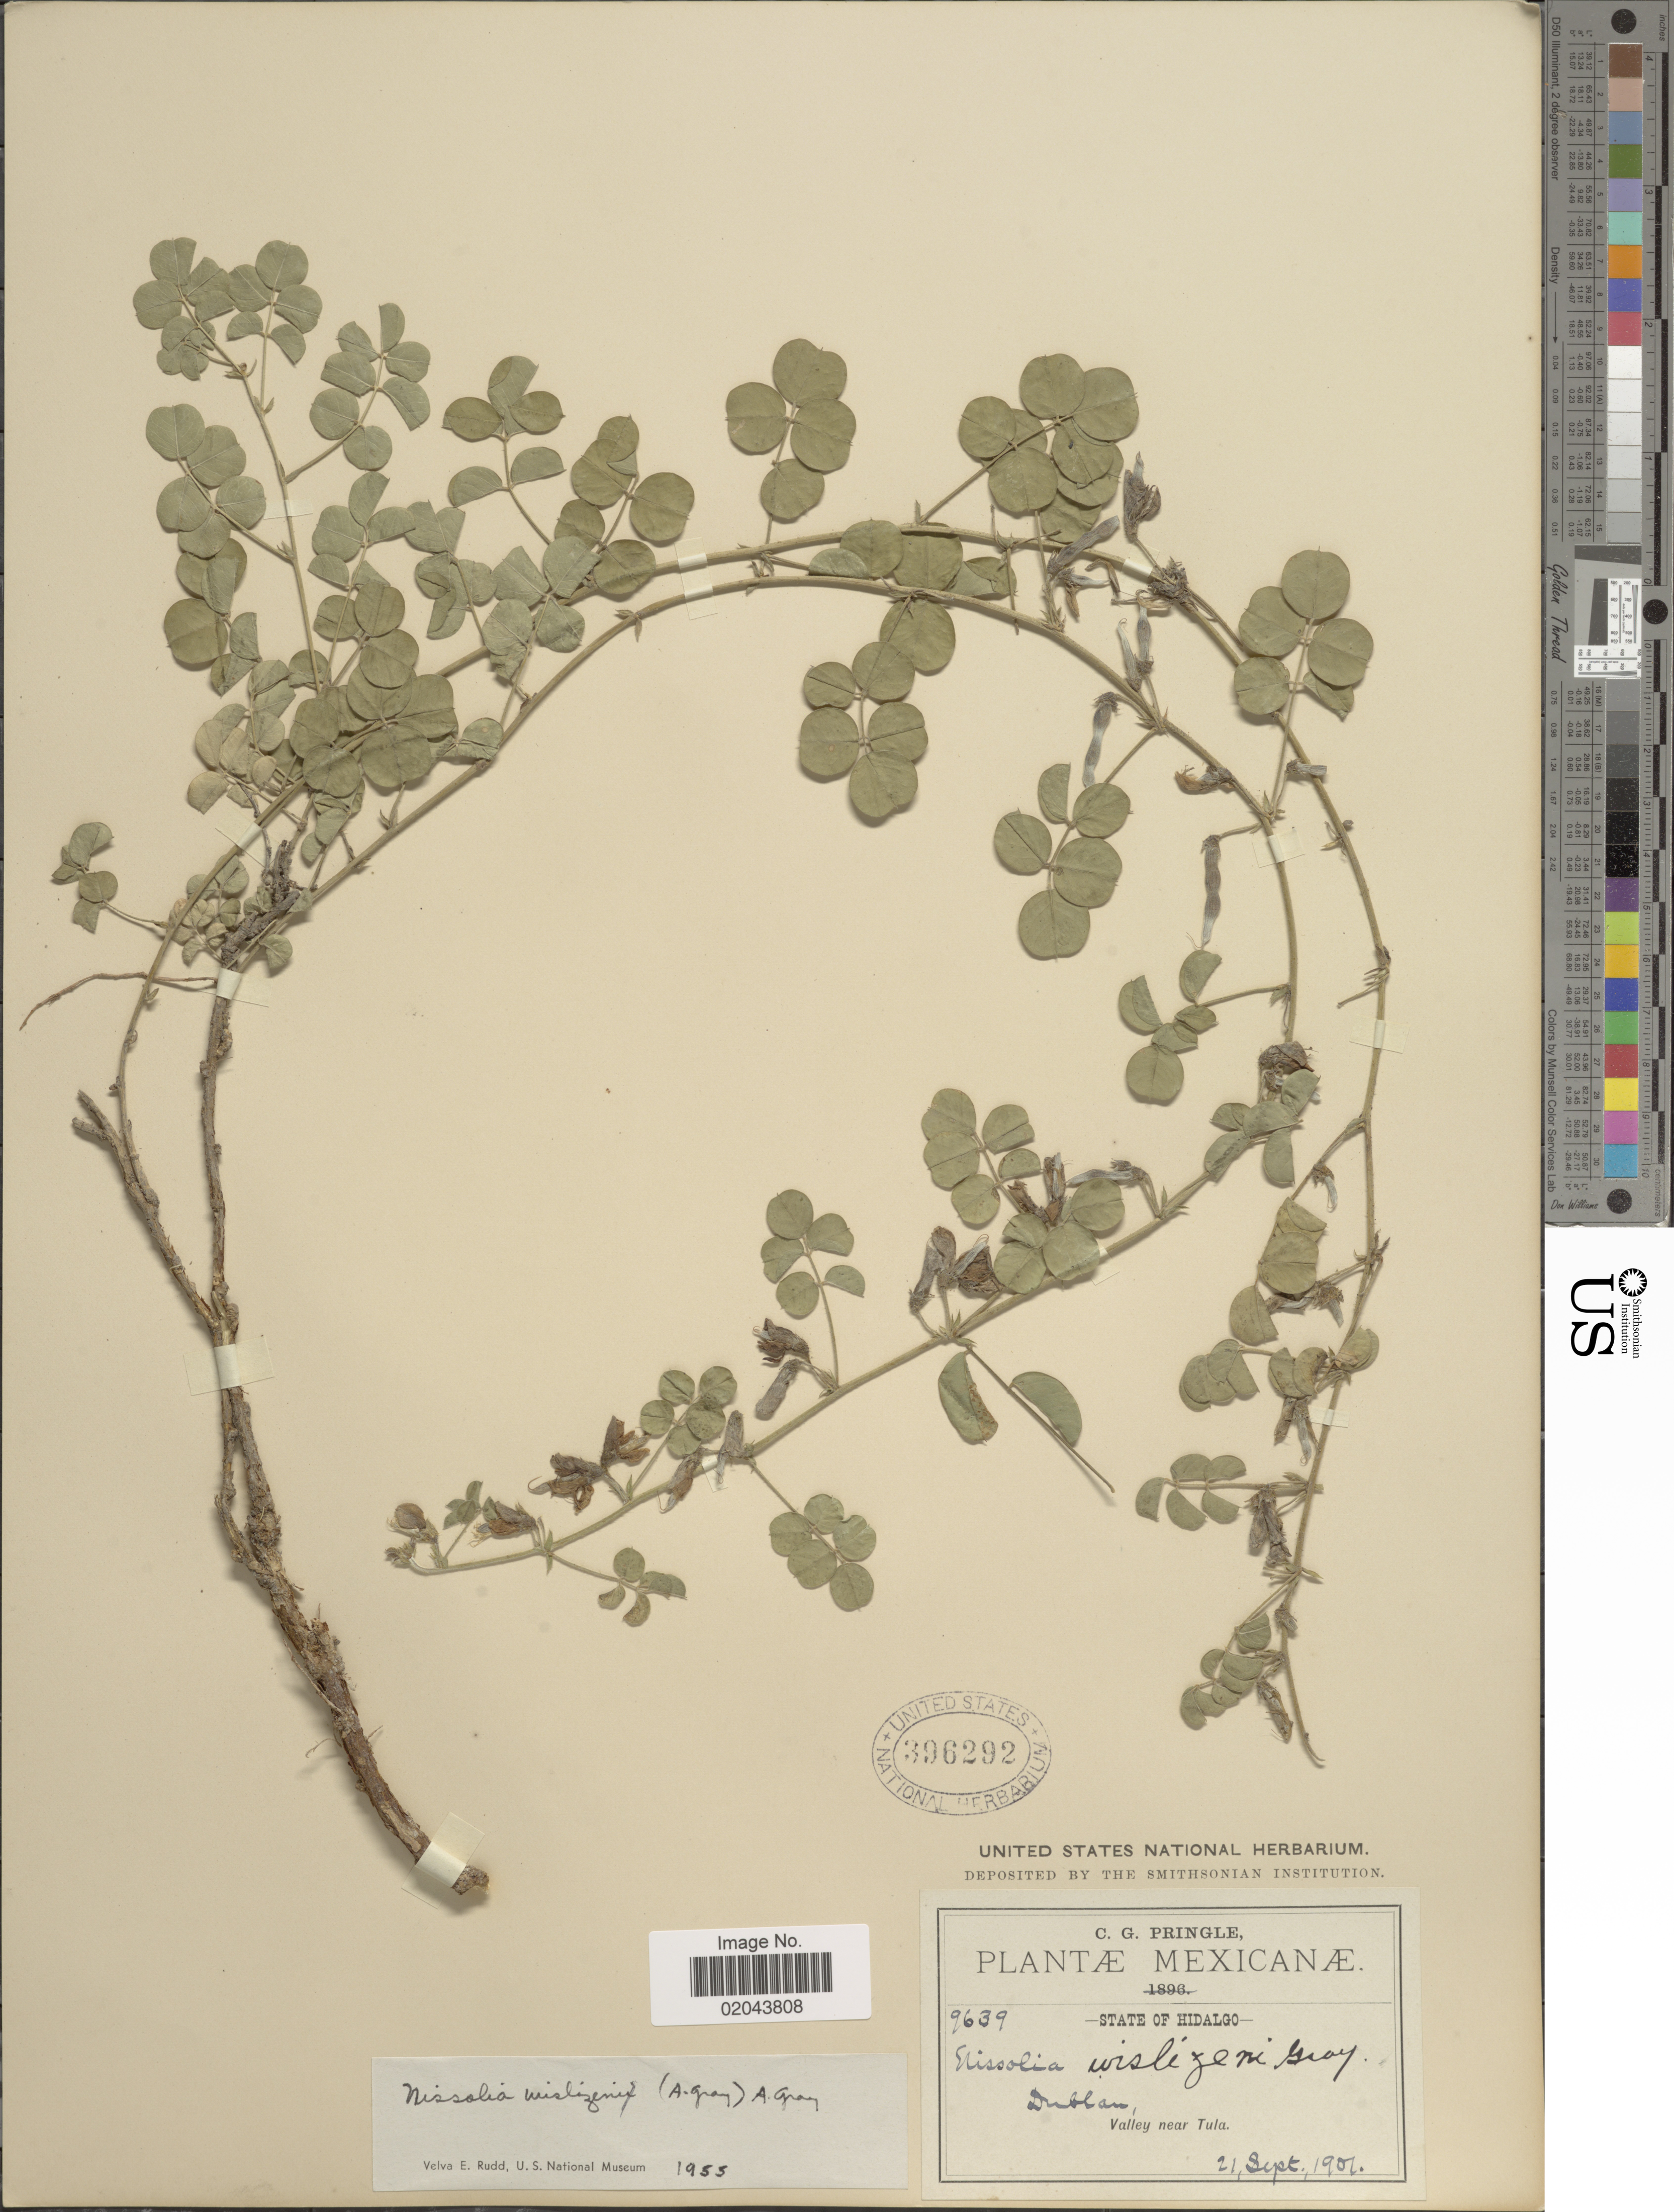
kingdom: Plantae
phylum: Tracheophyta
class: Magnoliopsida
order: Fabales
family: Fabaceae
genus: Nissolia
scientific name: Nissolia wislizeni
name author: A. Gray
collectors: C. G. Pringle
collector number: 9639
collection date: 1901-09-21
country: Mexico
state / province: Hidalgo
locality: Dublan, Valley near Tula.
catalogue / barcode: US 396292